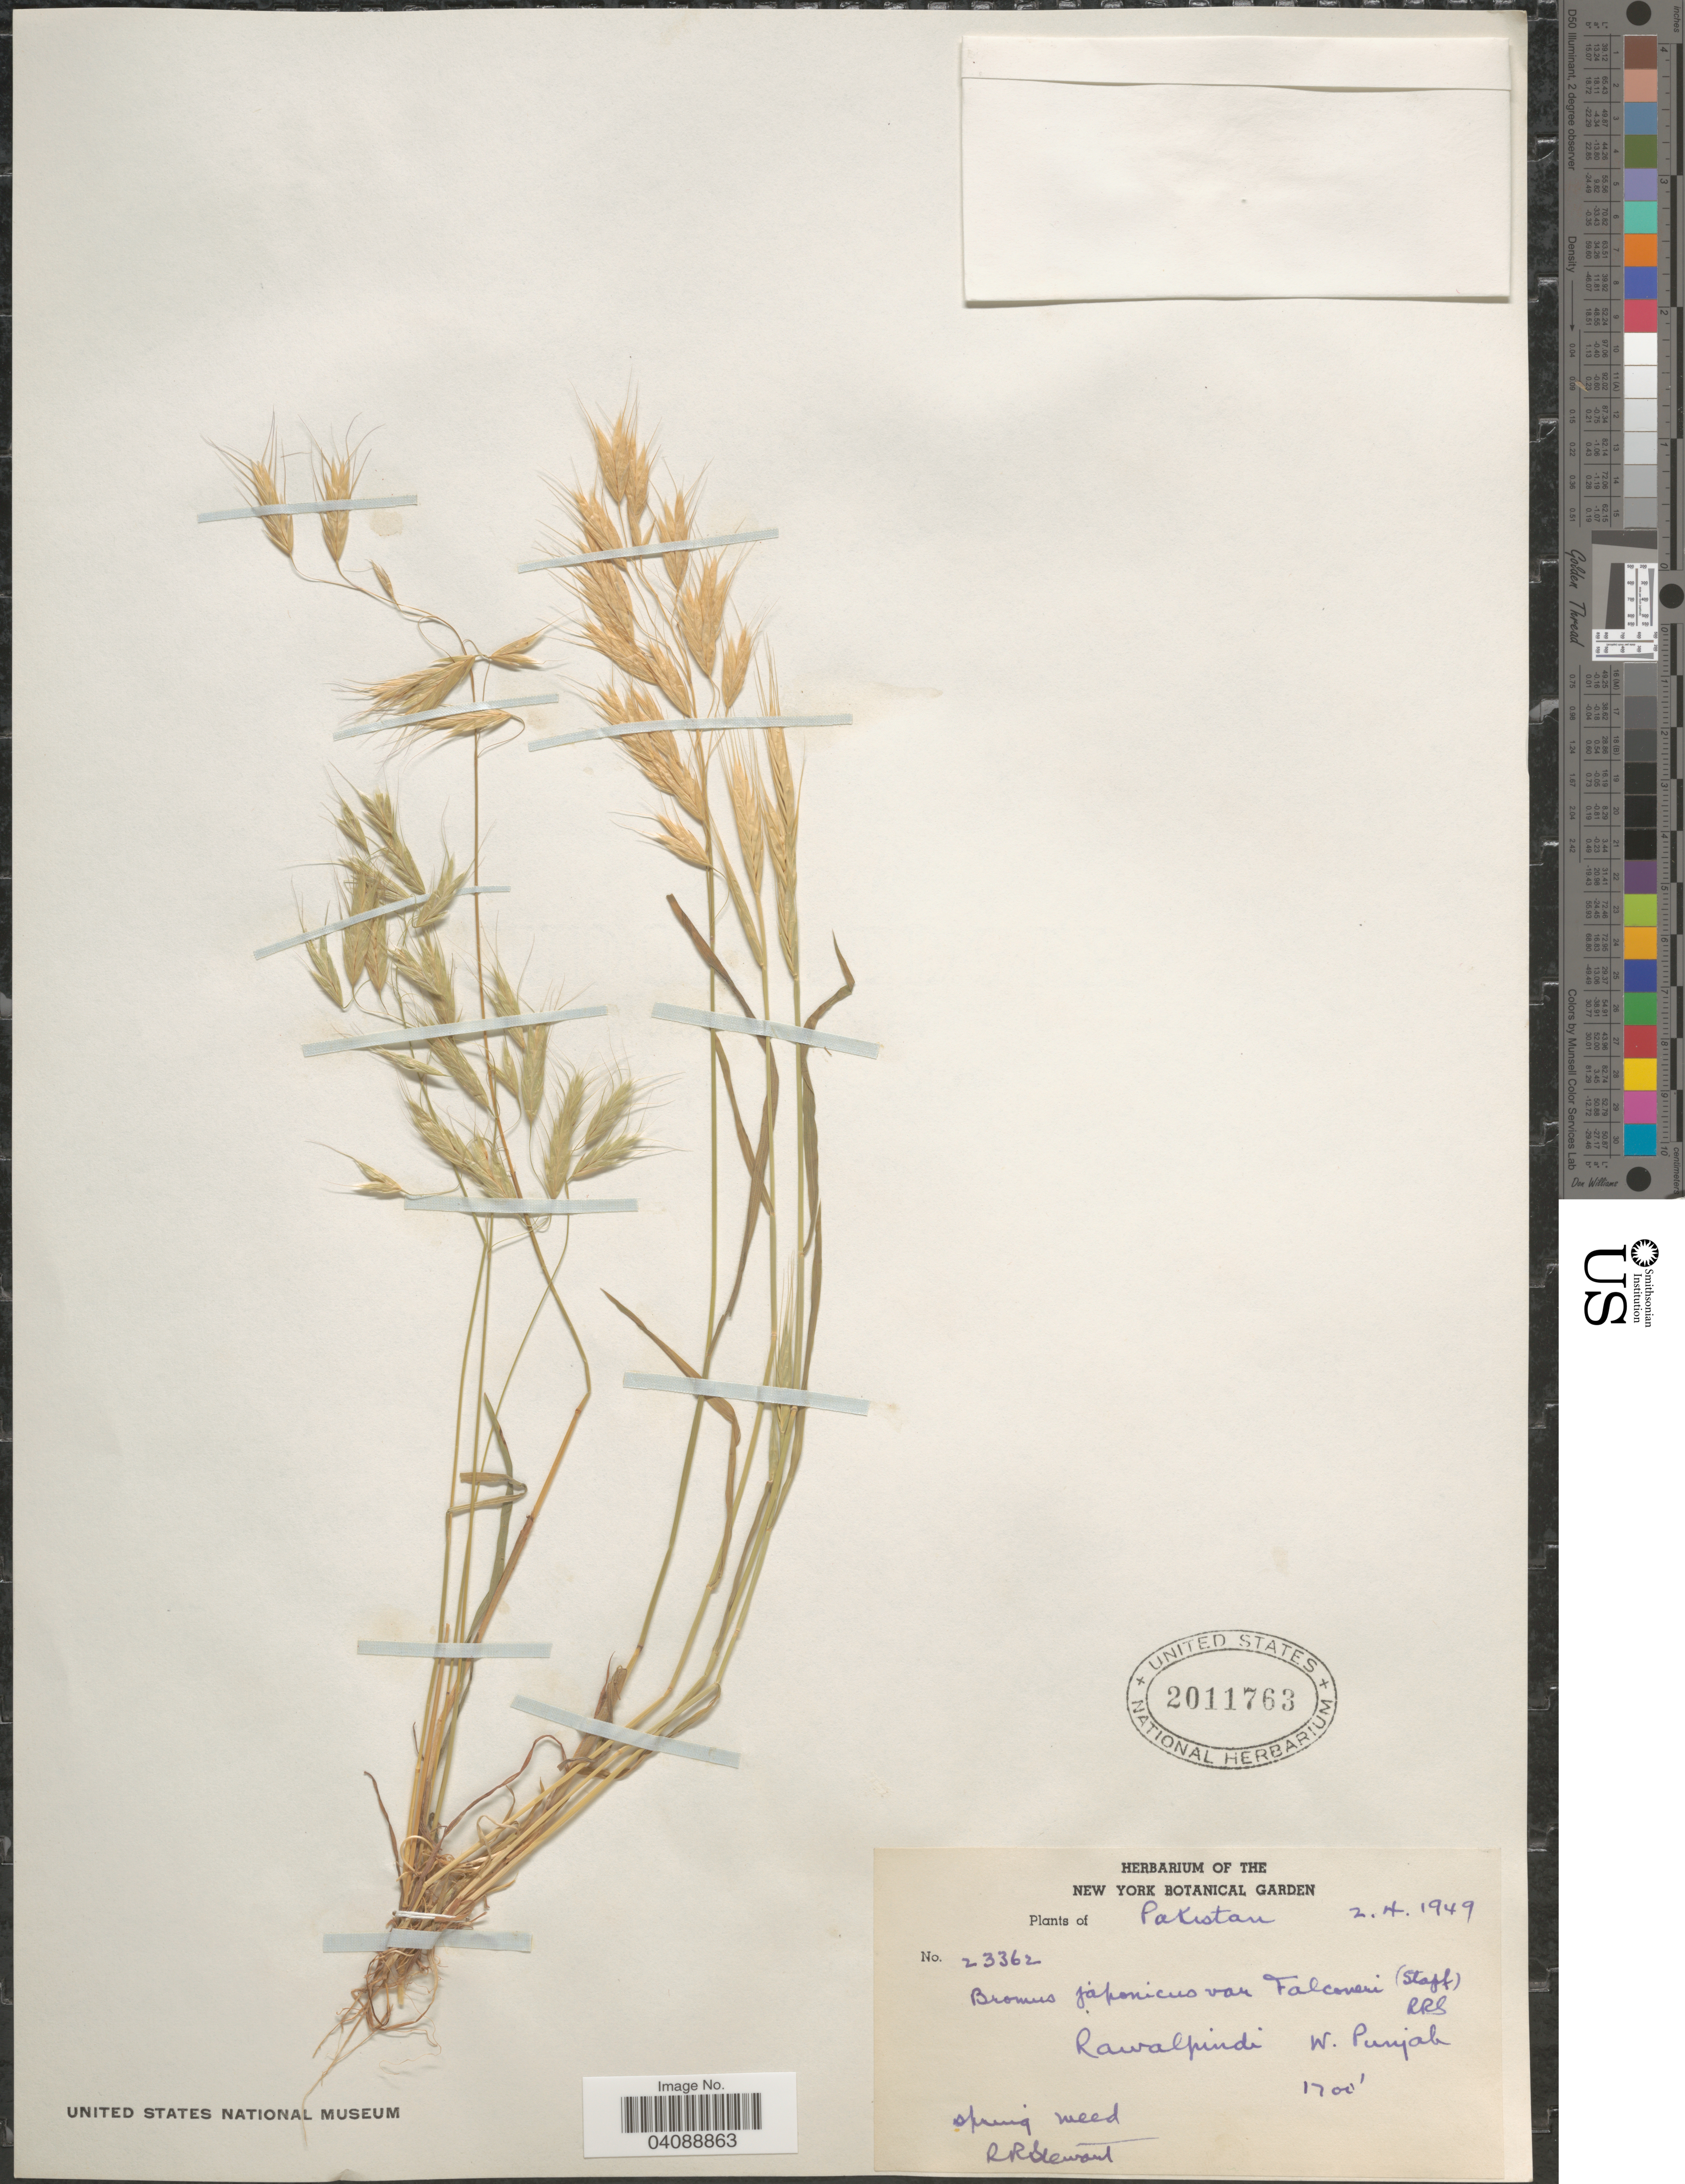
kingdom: Plantae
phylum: Tracheophyta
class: Liliopsida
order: Poales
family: Poaceae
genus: Bromus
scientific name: Bromus japonicus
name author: Houtt.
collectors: R. Stewart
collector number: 23362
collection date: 1949-04-02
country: Pakistan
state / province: Punjab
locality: Rawalpindi W. Punjab.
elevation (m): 518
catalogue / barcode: US 2011763